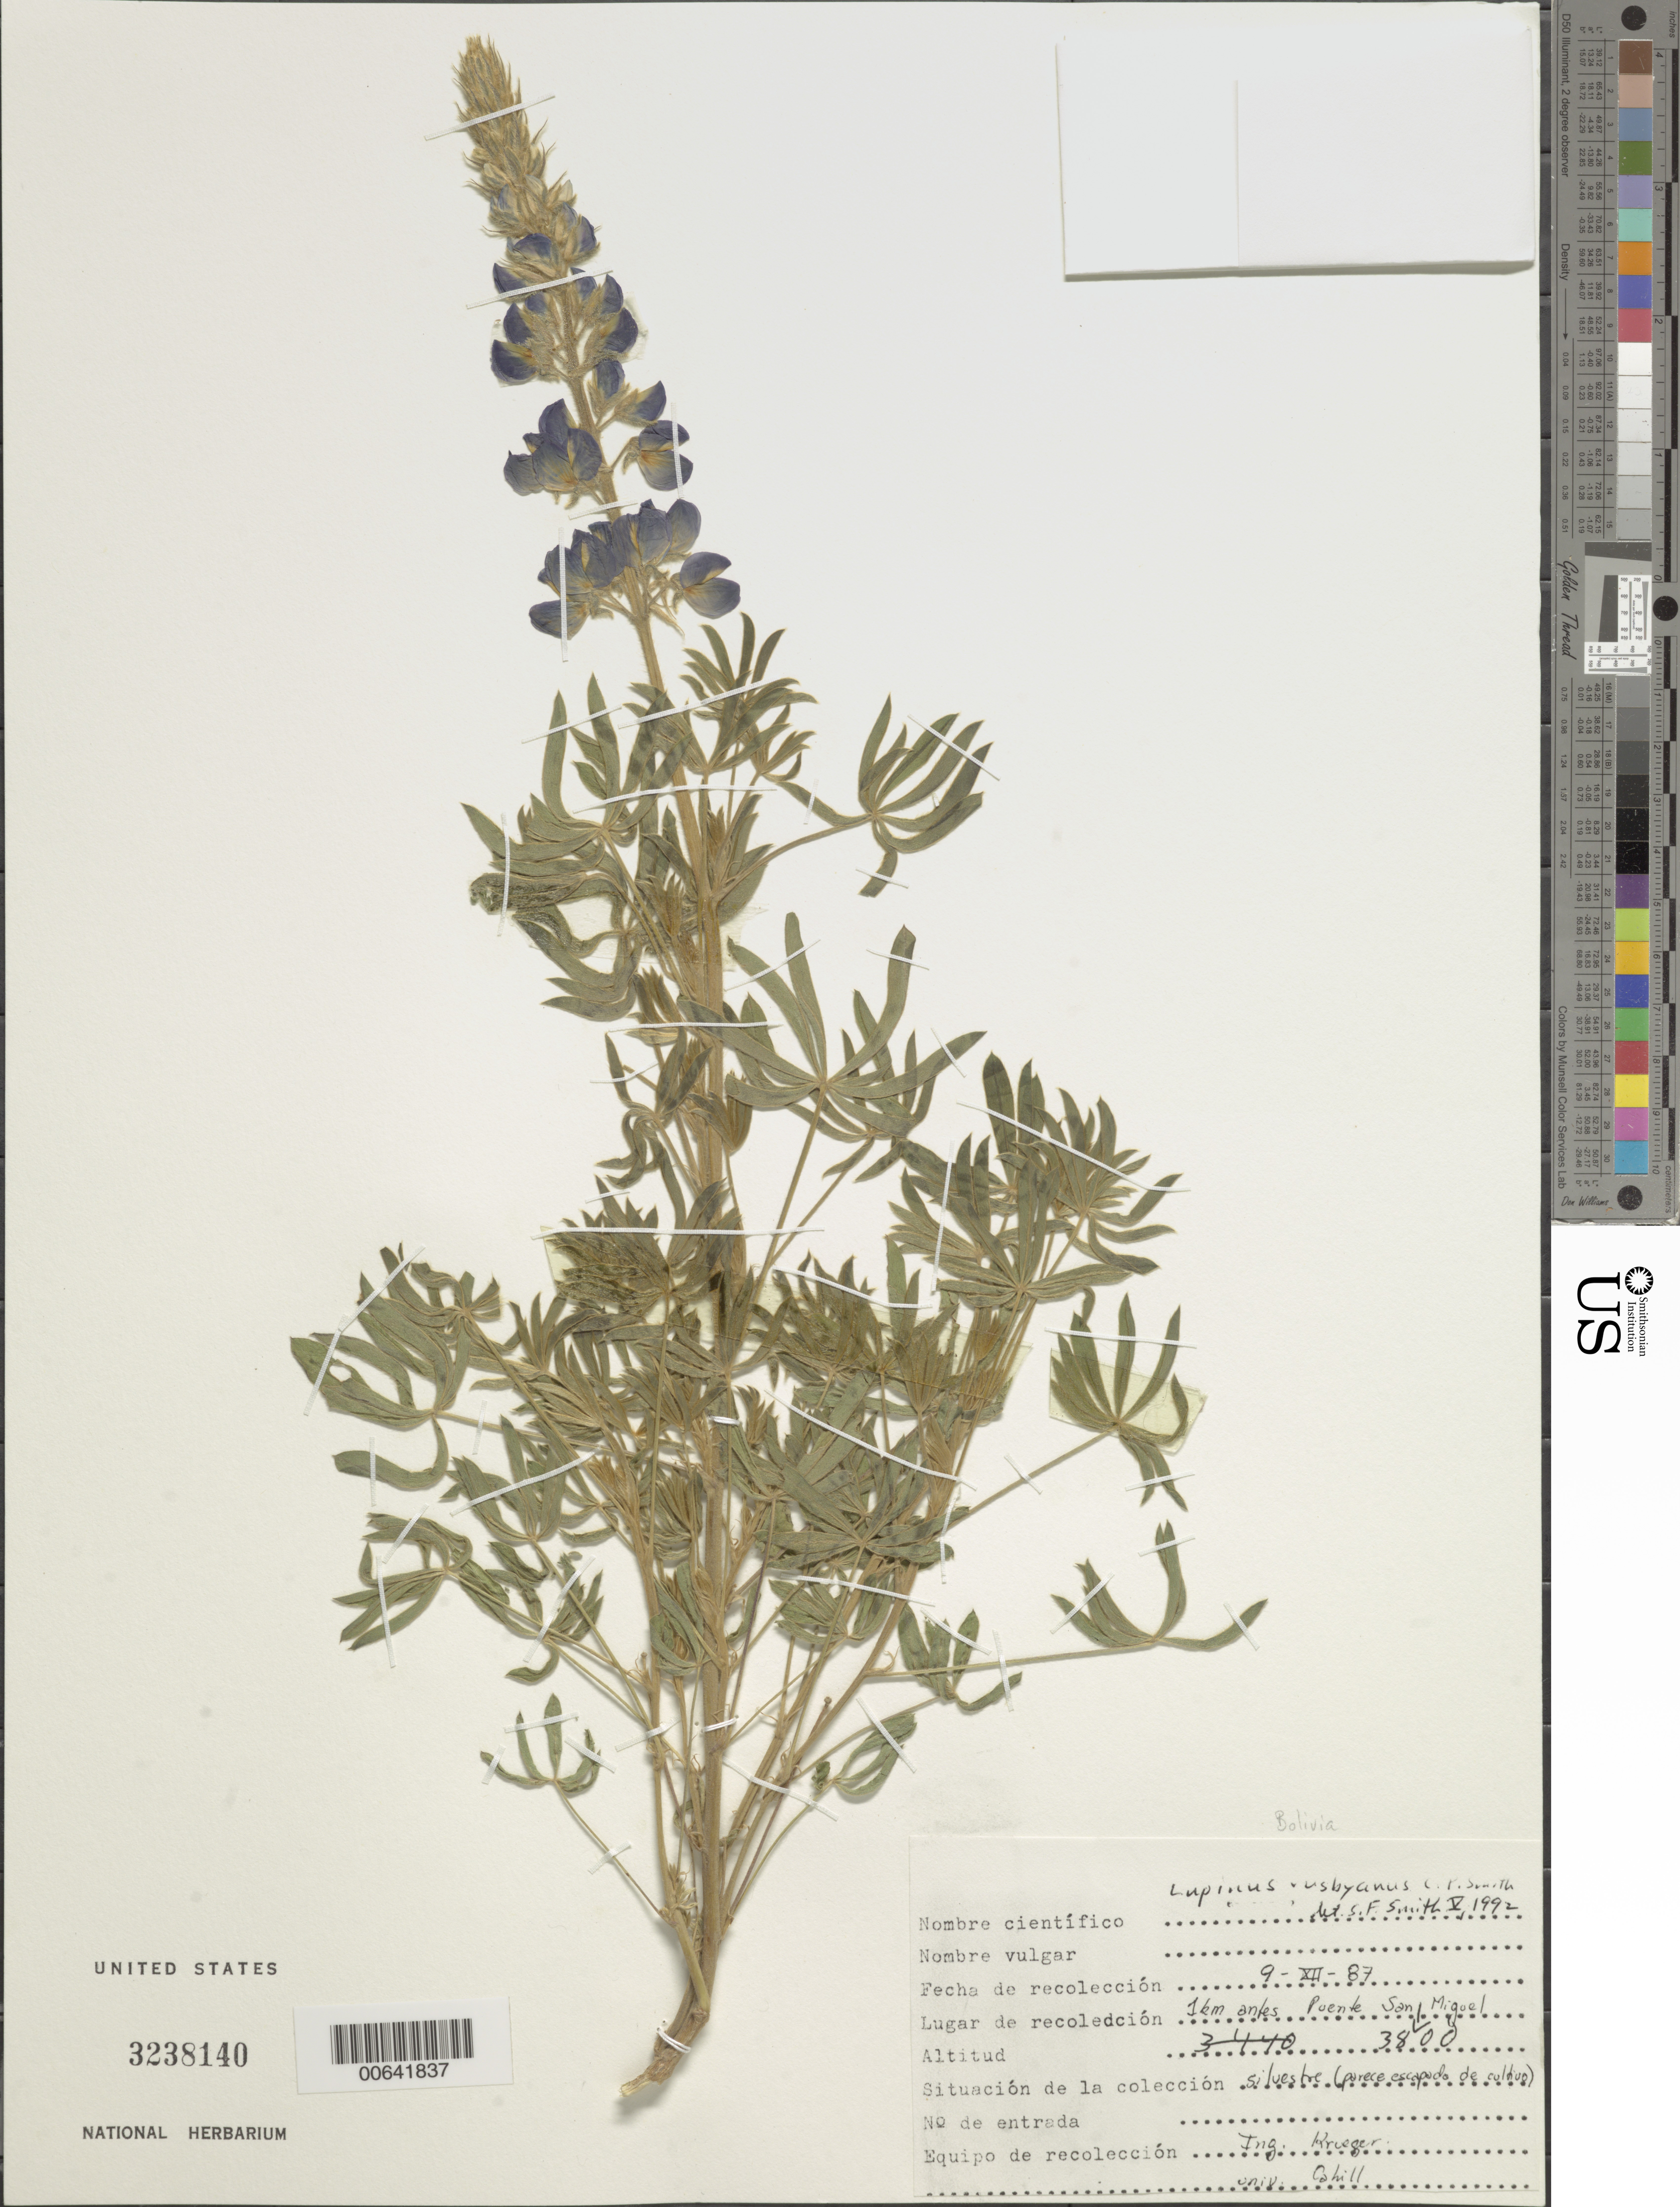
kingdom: Plantae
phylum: Tracheophyta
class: Magnoliopsida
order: Fabales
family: Fabaceae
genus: Lupinus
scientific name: Lupinus rusbyanus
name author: C.P. Sm.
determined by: Smith, Stephen F., (US), NMNH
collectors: A. M. Kruger R. & J. Cahill M.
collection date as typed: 09 Dec 1987 or 12 Sep 1987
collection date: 1987-09-12 or 1987-12-09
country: Bolivia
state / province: La Paz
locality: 1 km antes de Puente Sal Miguel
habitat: Crece silvestre, parece escapado de cultivo.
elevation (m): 3800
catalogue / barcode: US 3238140